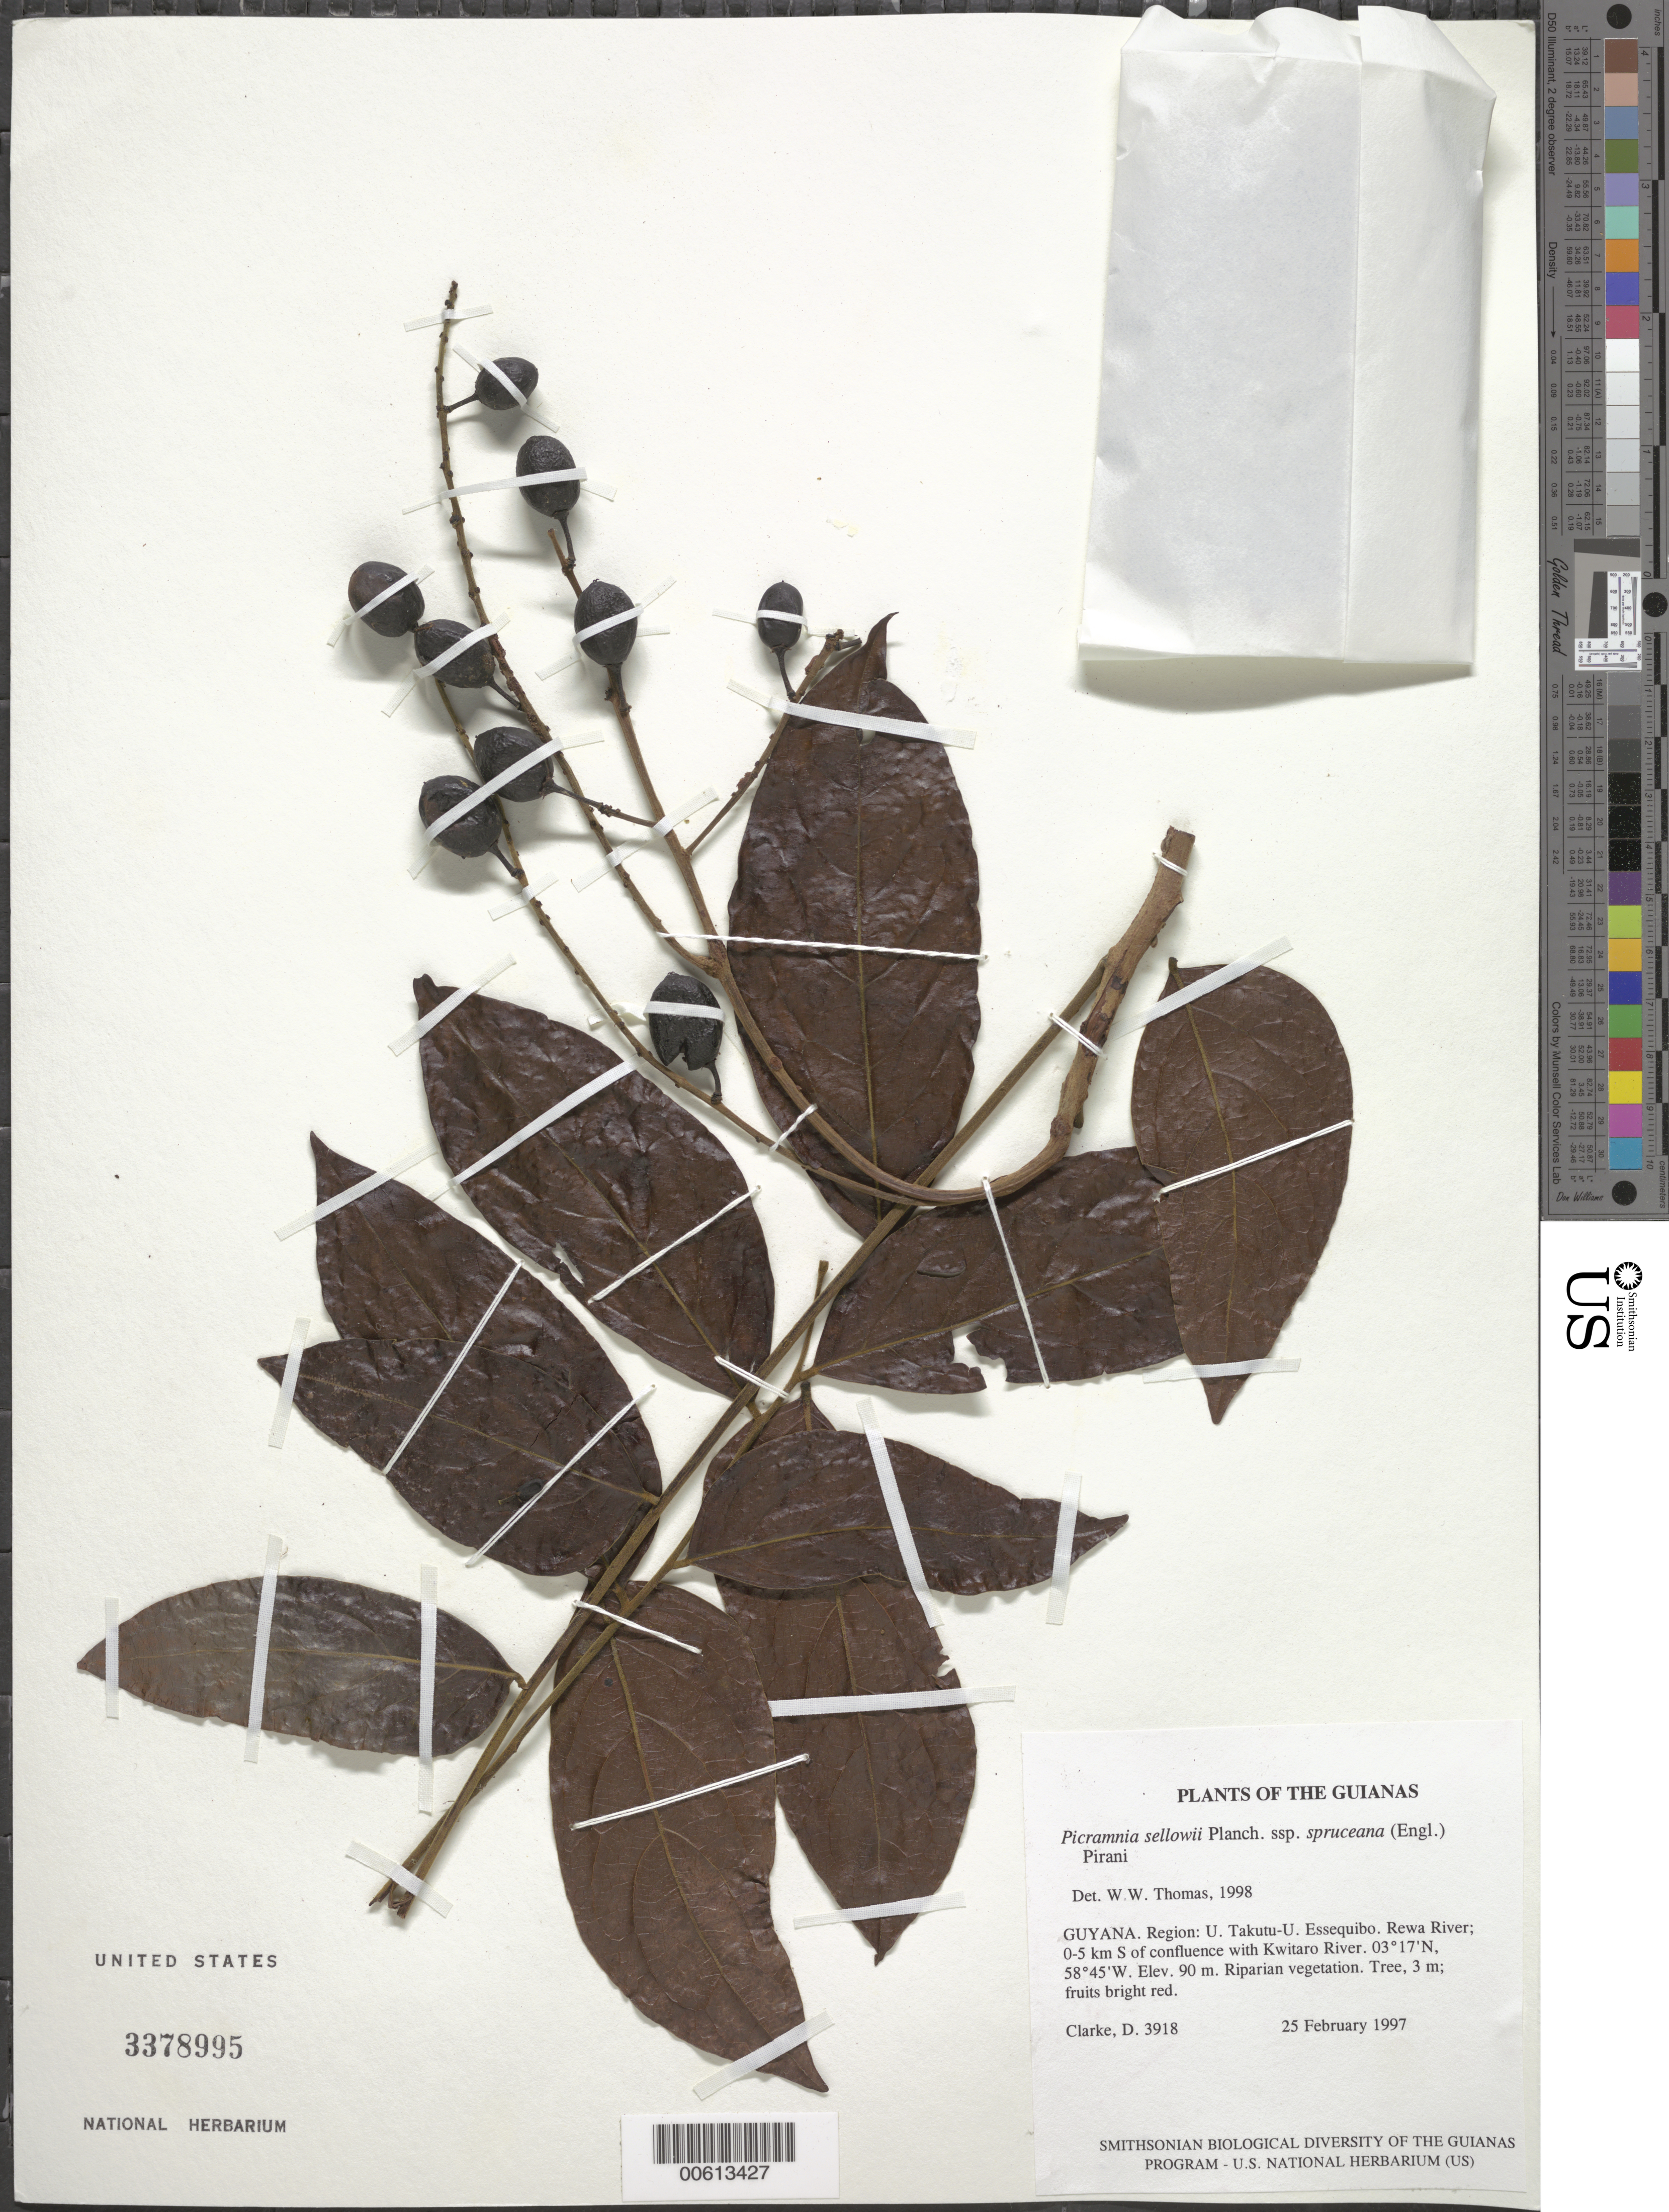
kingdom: Plantae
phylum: Tracheophyta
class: Magnoliopsida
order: Picramniales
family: Picramniaceae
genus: Picramnia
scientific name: Picramnia sellowii subsp. spruceana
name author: (Engl.) Pirani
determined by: Thomas, W. W., (NY), New York Botanical Garden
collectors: H. D. Clarke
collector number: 3918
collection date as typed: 25 February 1997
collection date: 1997-02-25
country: Guyana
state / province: U. Takutu-U. Essequibo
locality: Rewa River; 0-5 km S of confluence with Kwitaro River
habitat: Riparian vegetation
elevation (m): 90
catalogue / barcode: US 3378995